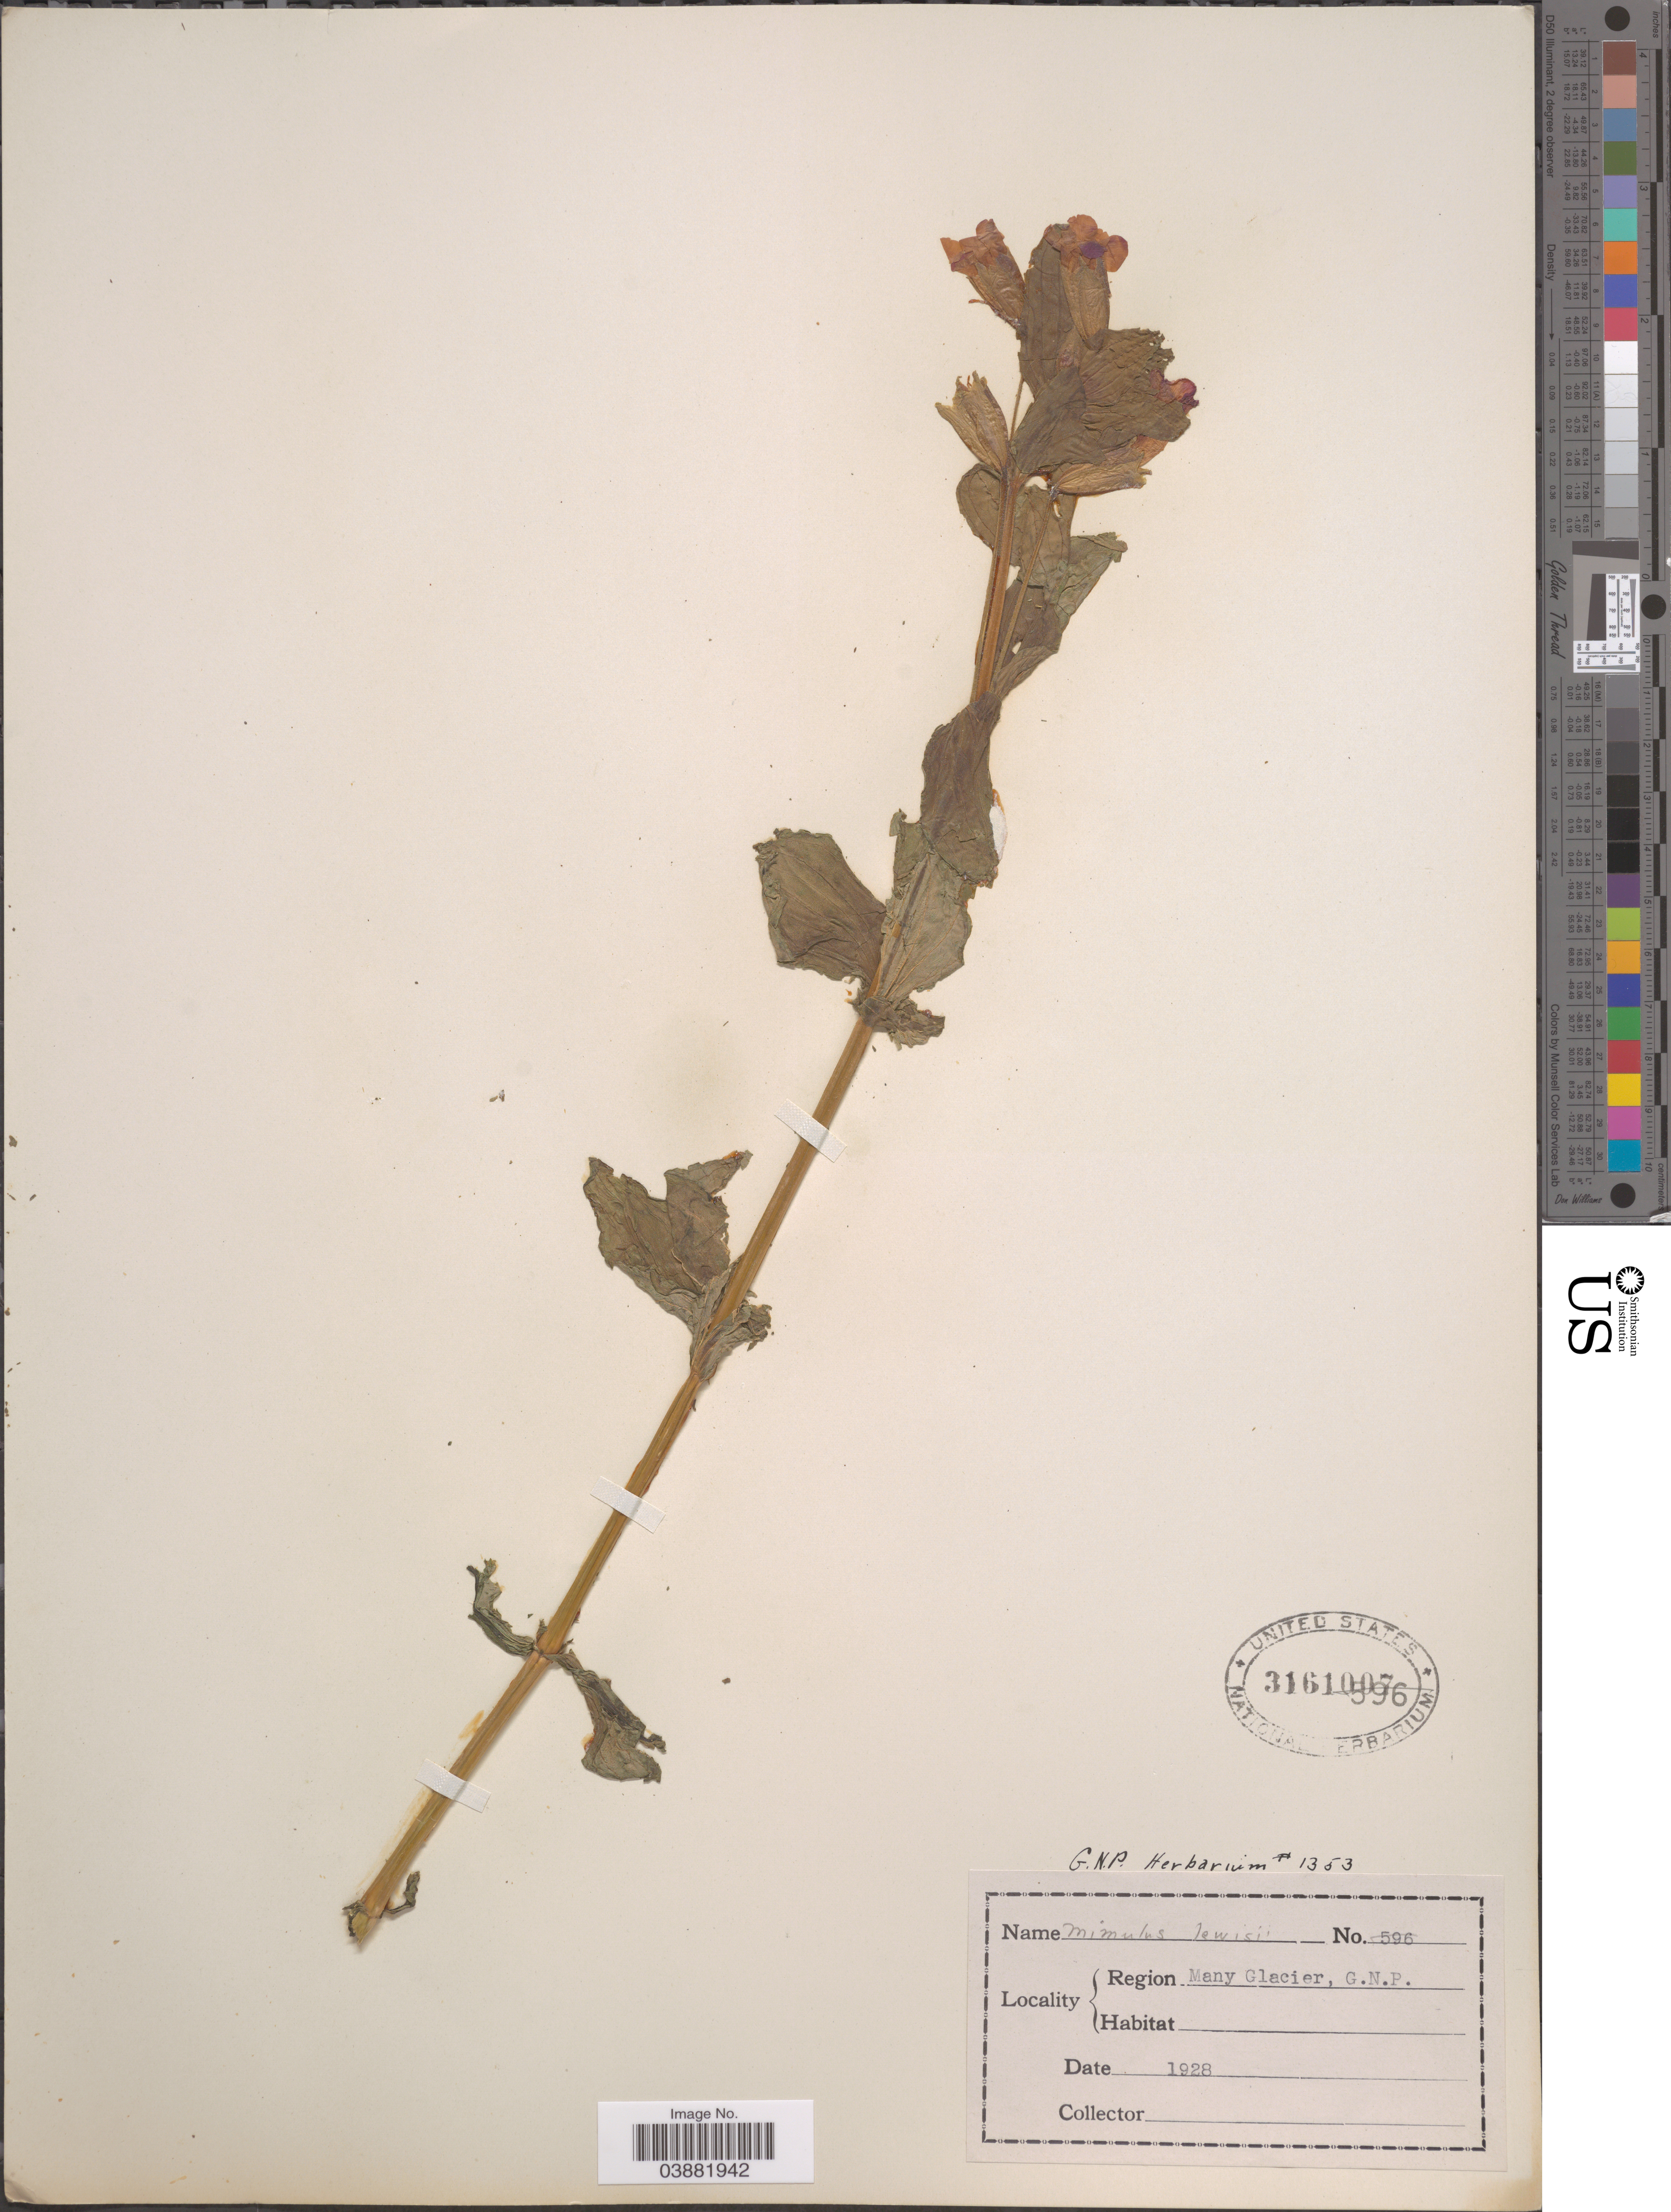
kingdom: Plantae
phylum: Tracheophyta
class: Magnoliopsida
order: Lamiales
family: Phrymaceae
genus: Mimulus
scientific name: Mimulus lewisii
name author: Pursh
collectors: ex herb. G. N. P.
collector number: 1353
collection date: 1928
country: United States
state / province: Montana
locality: Region Many Glacier, G. N. P.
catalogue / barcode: US 3161007